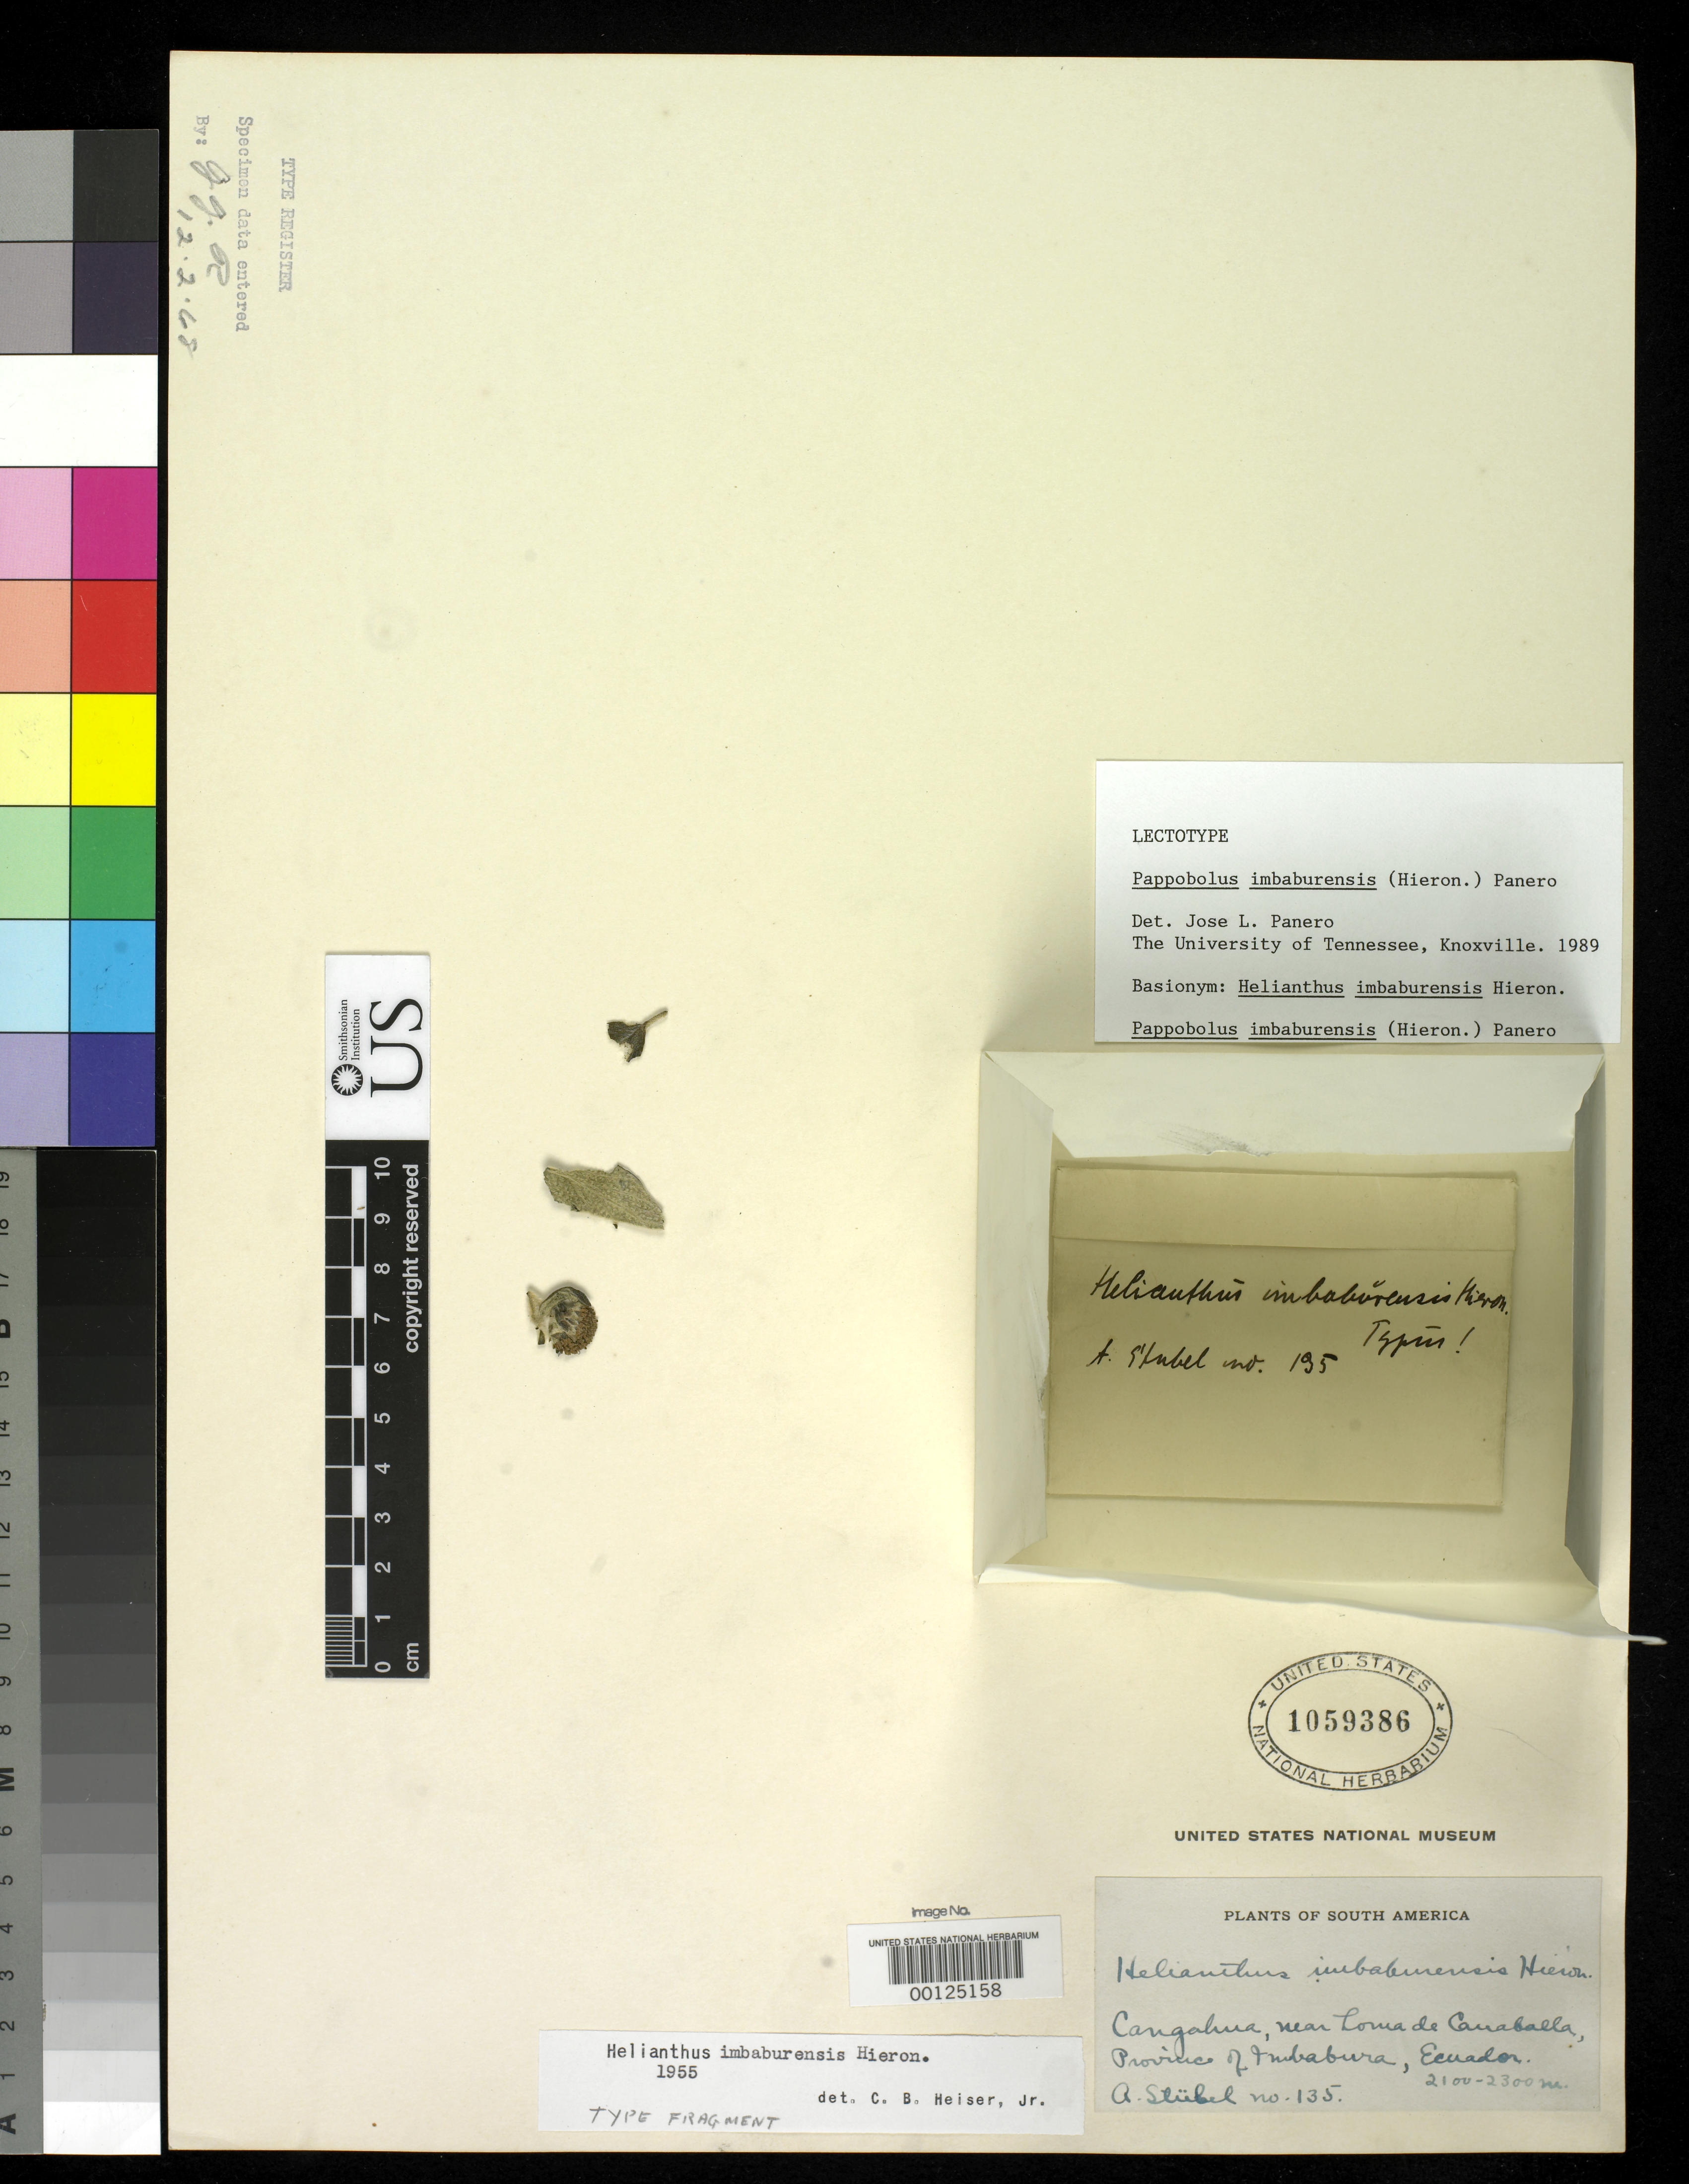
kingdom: Plantae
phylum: Tracheophyta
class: Magnoliopsida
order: Asterales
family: Asteraceae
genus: Helianthus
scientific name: Helianthus imbaburensis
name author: Hieron.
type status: Lectotype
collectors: A. Stübel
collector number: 135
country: Ecuador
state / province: Imbabura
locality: Loma de Canaballa.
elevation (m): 2100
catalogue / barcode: US 1059386